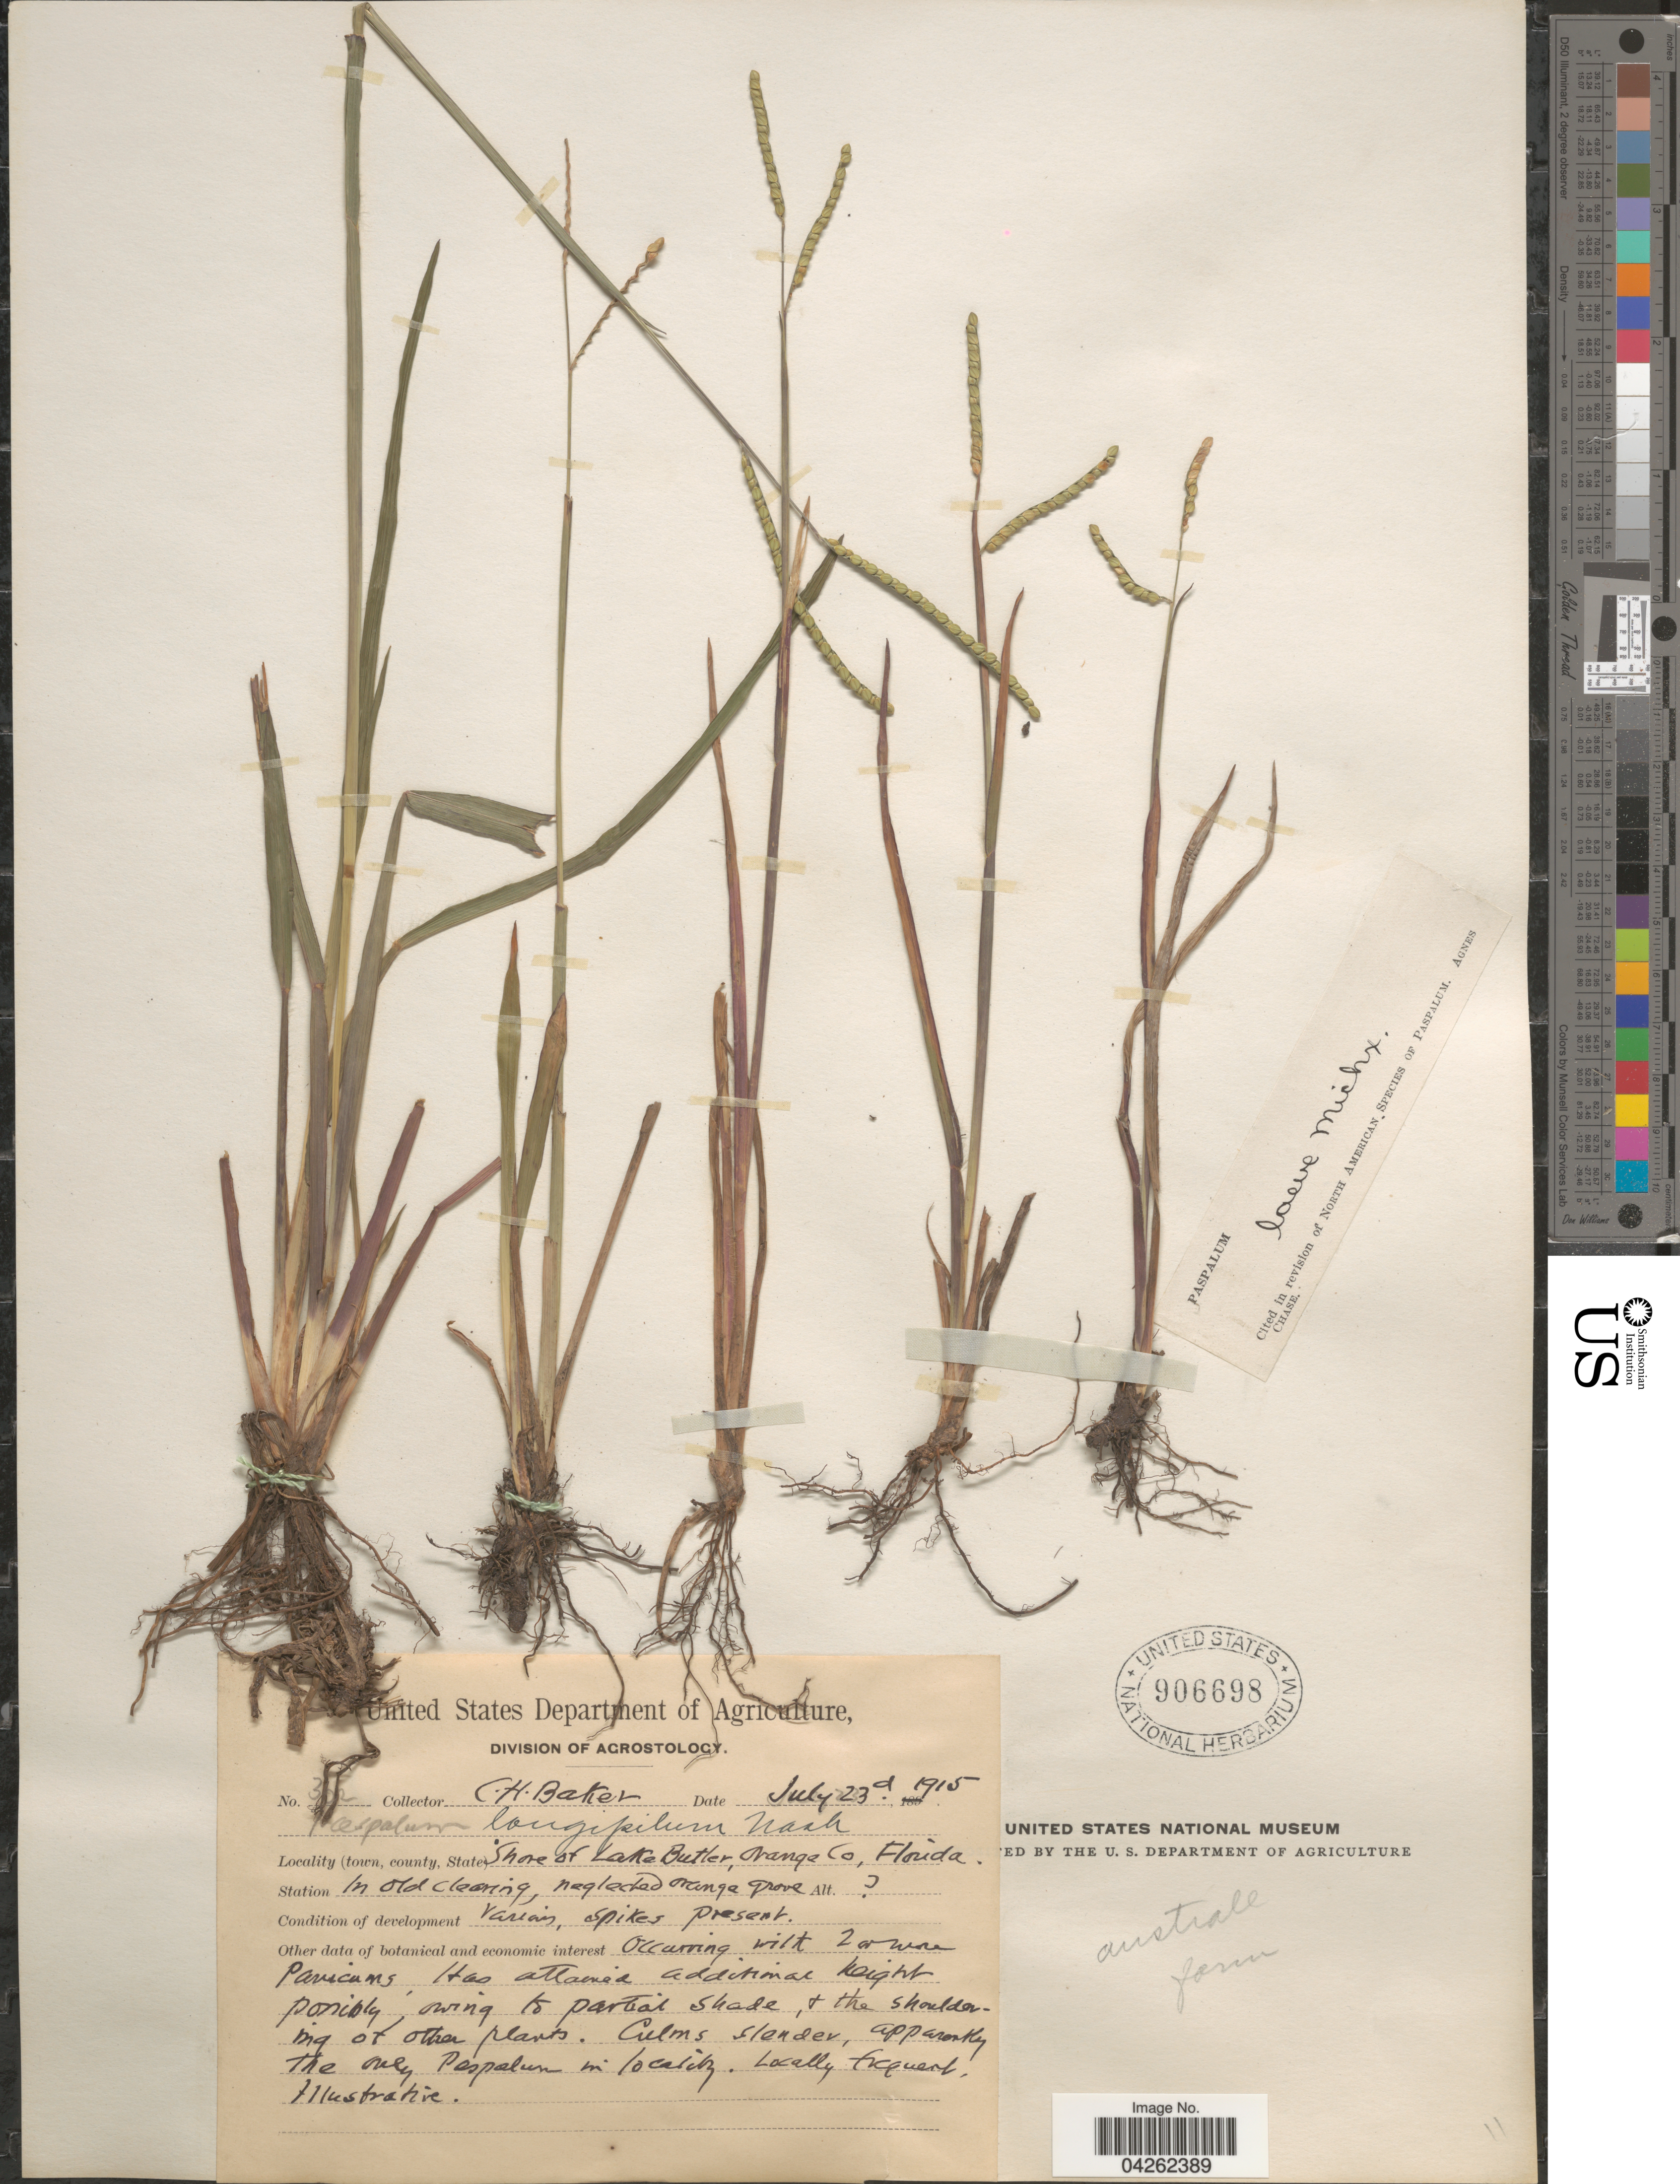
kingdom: Plantae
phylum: Tracheophyta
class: Liliopsida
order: Poales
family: Poaceae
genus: Paspalum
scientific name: Paspalum laeve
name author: Michx.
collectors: C. H. Baker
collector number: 302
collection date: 1915-07-23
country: United States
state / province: Florida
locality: Shore st Lake Butler, Orange Co. In old clearing, negleded orange grove.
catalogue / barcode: US 906698